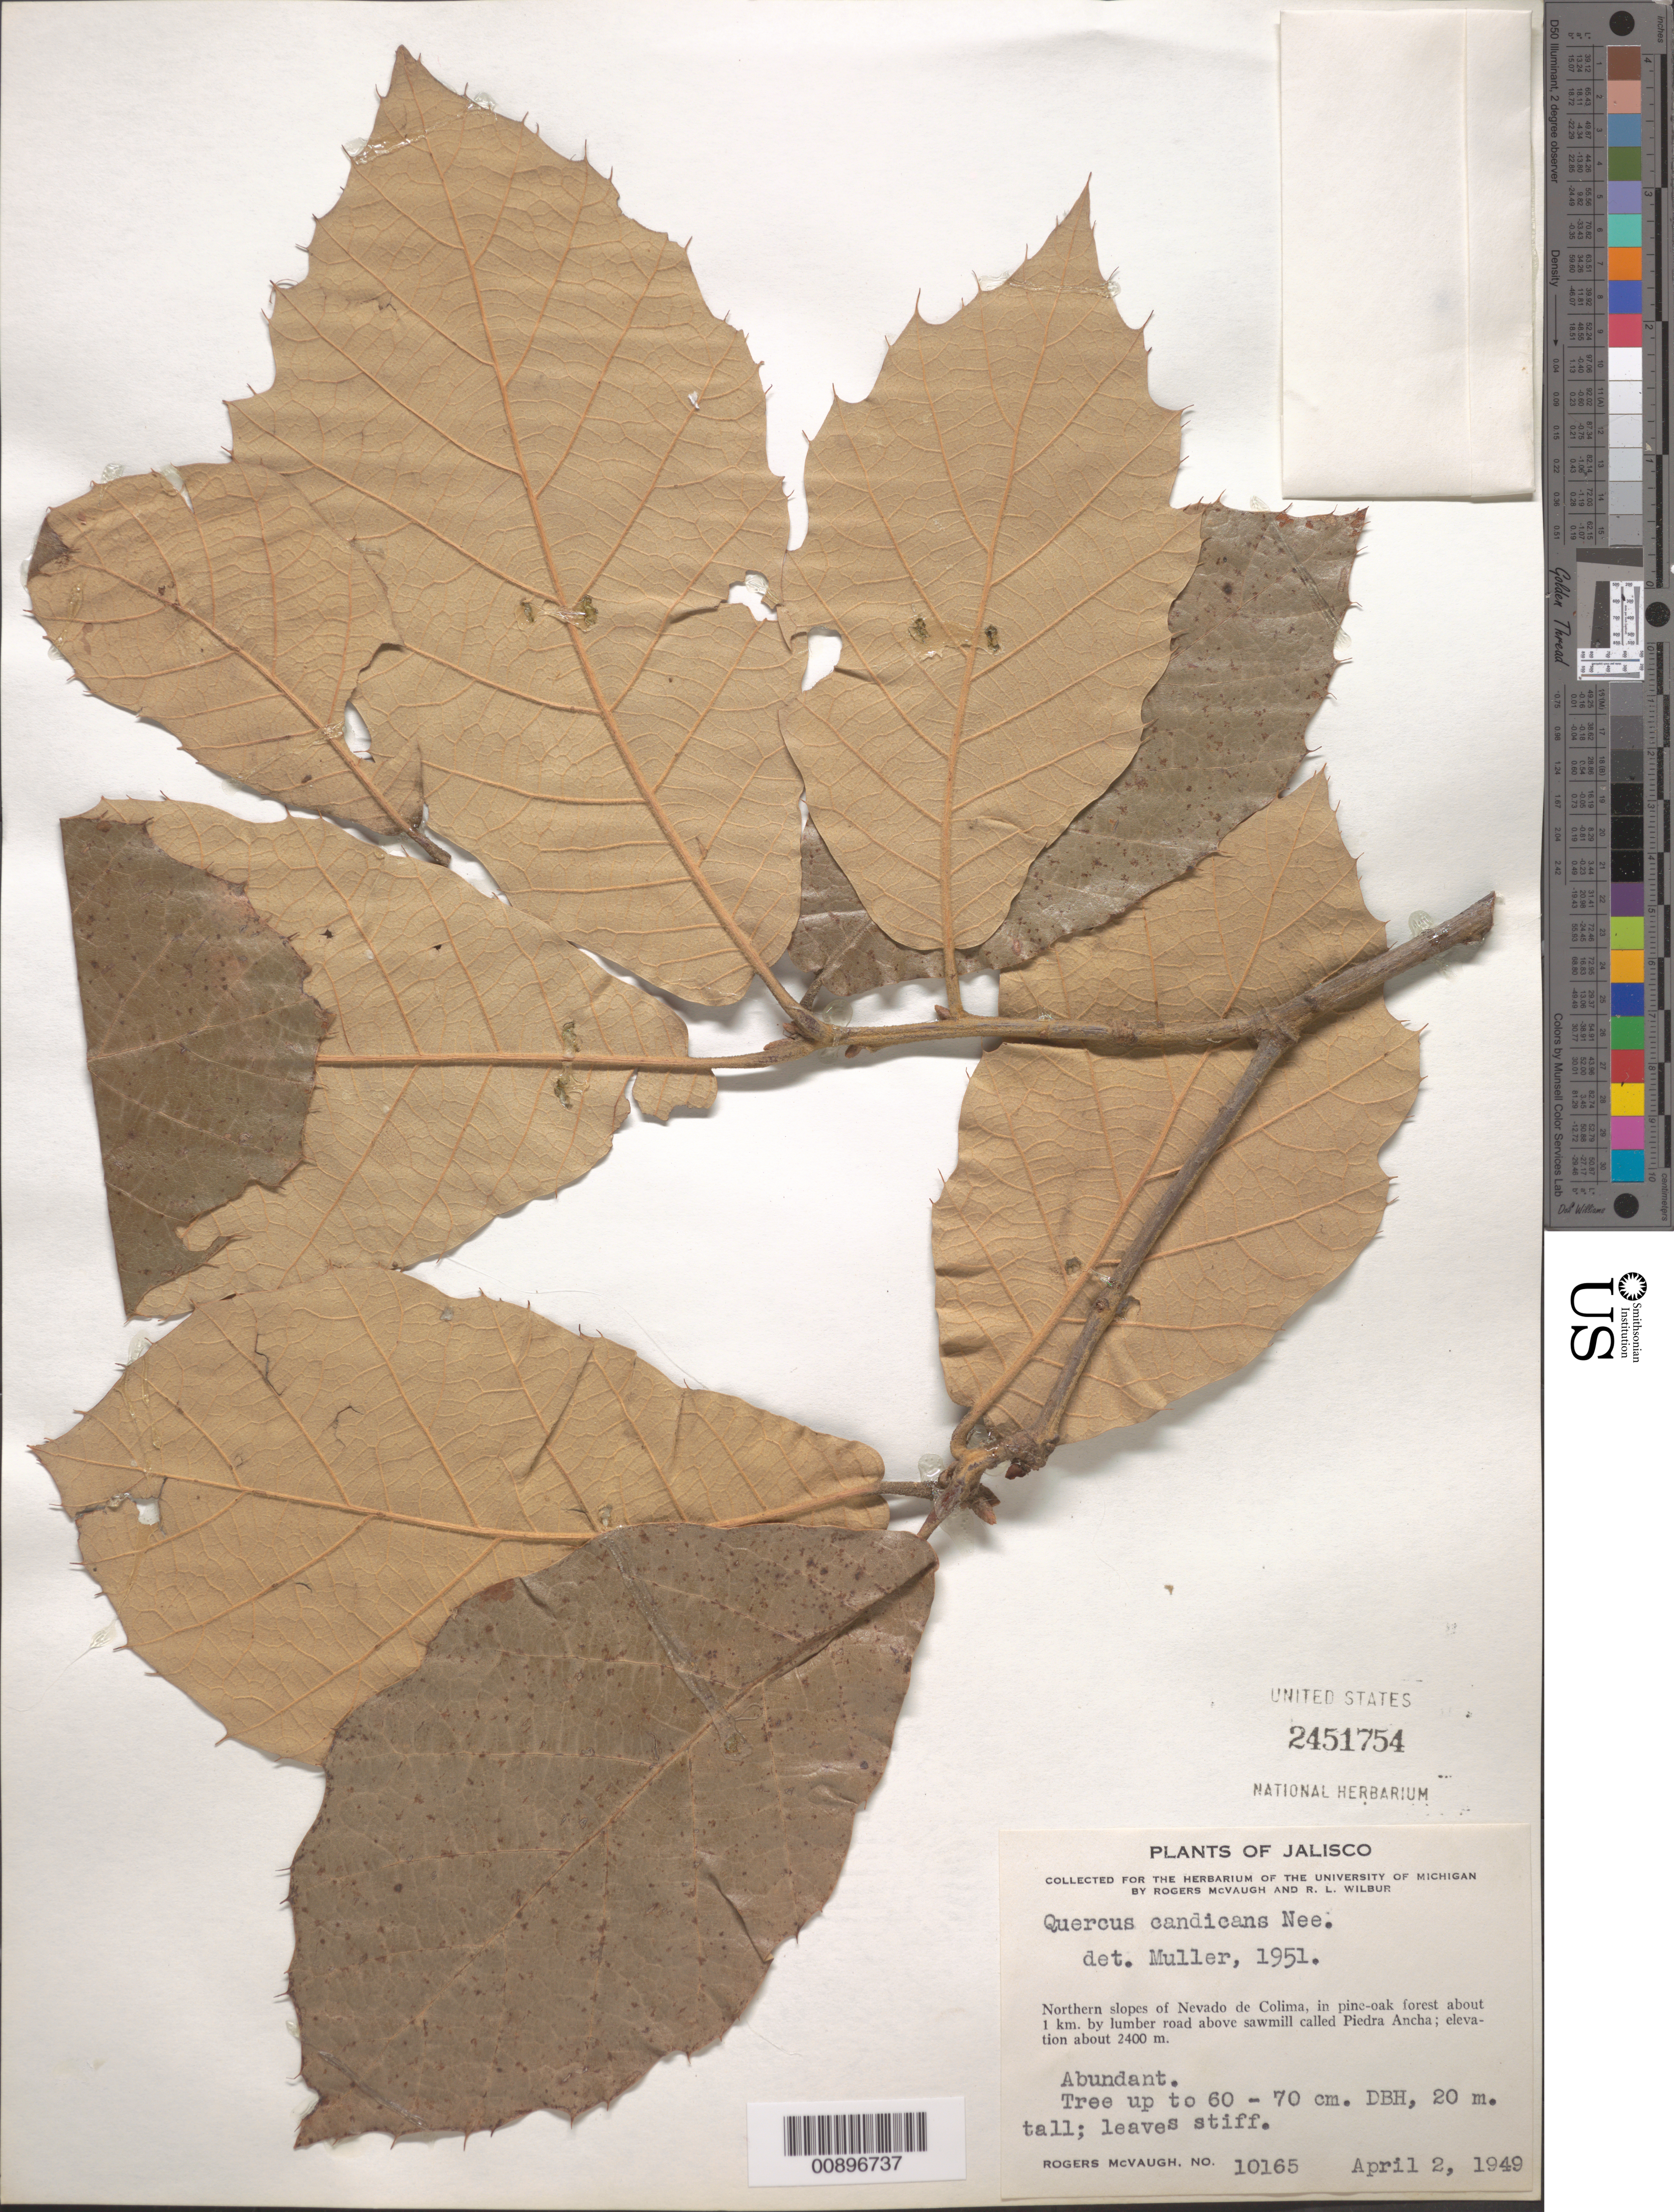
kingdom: Plantae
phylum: Tracheophyta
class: Magnoliopsida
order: Fagales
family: Fagaceae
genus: Quercus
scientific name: Quercus candicans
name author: Née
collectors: R. McVaugh & R. L. Wilbur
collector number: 10165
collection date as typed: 02 Apr 1949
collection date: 1949-04-02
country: Mexico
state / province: Jalisco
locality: Northern slopes of Nevado de Colima, about 1 km. by lumber road above sawmill called Piedra Ancha. Jalisco.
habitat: In pine-oak forest.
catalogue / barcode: US 2451754